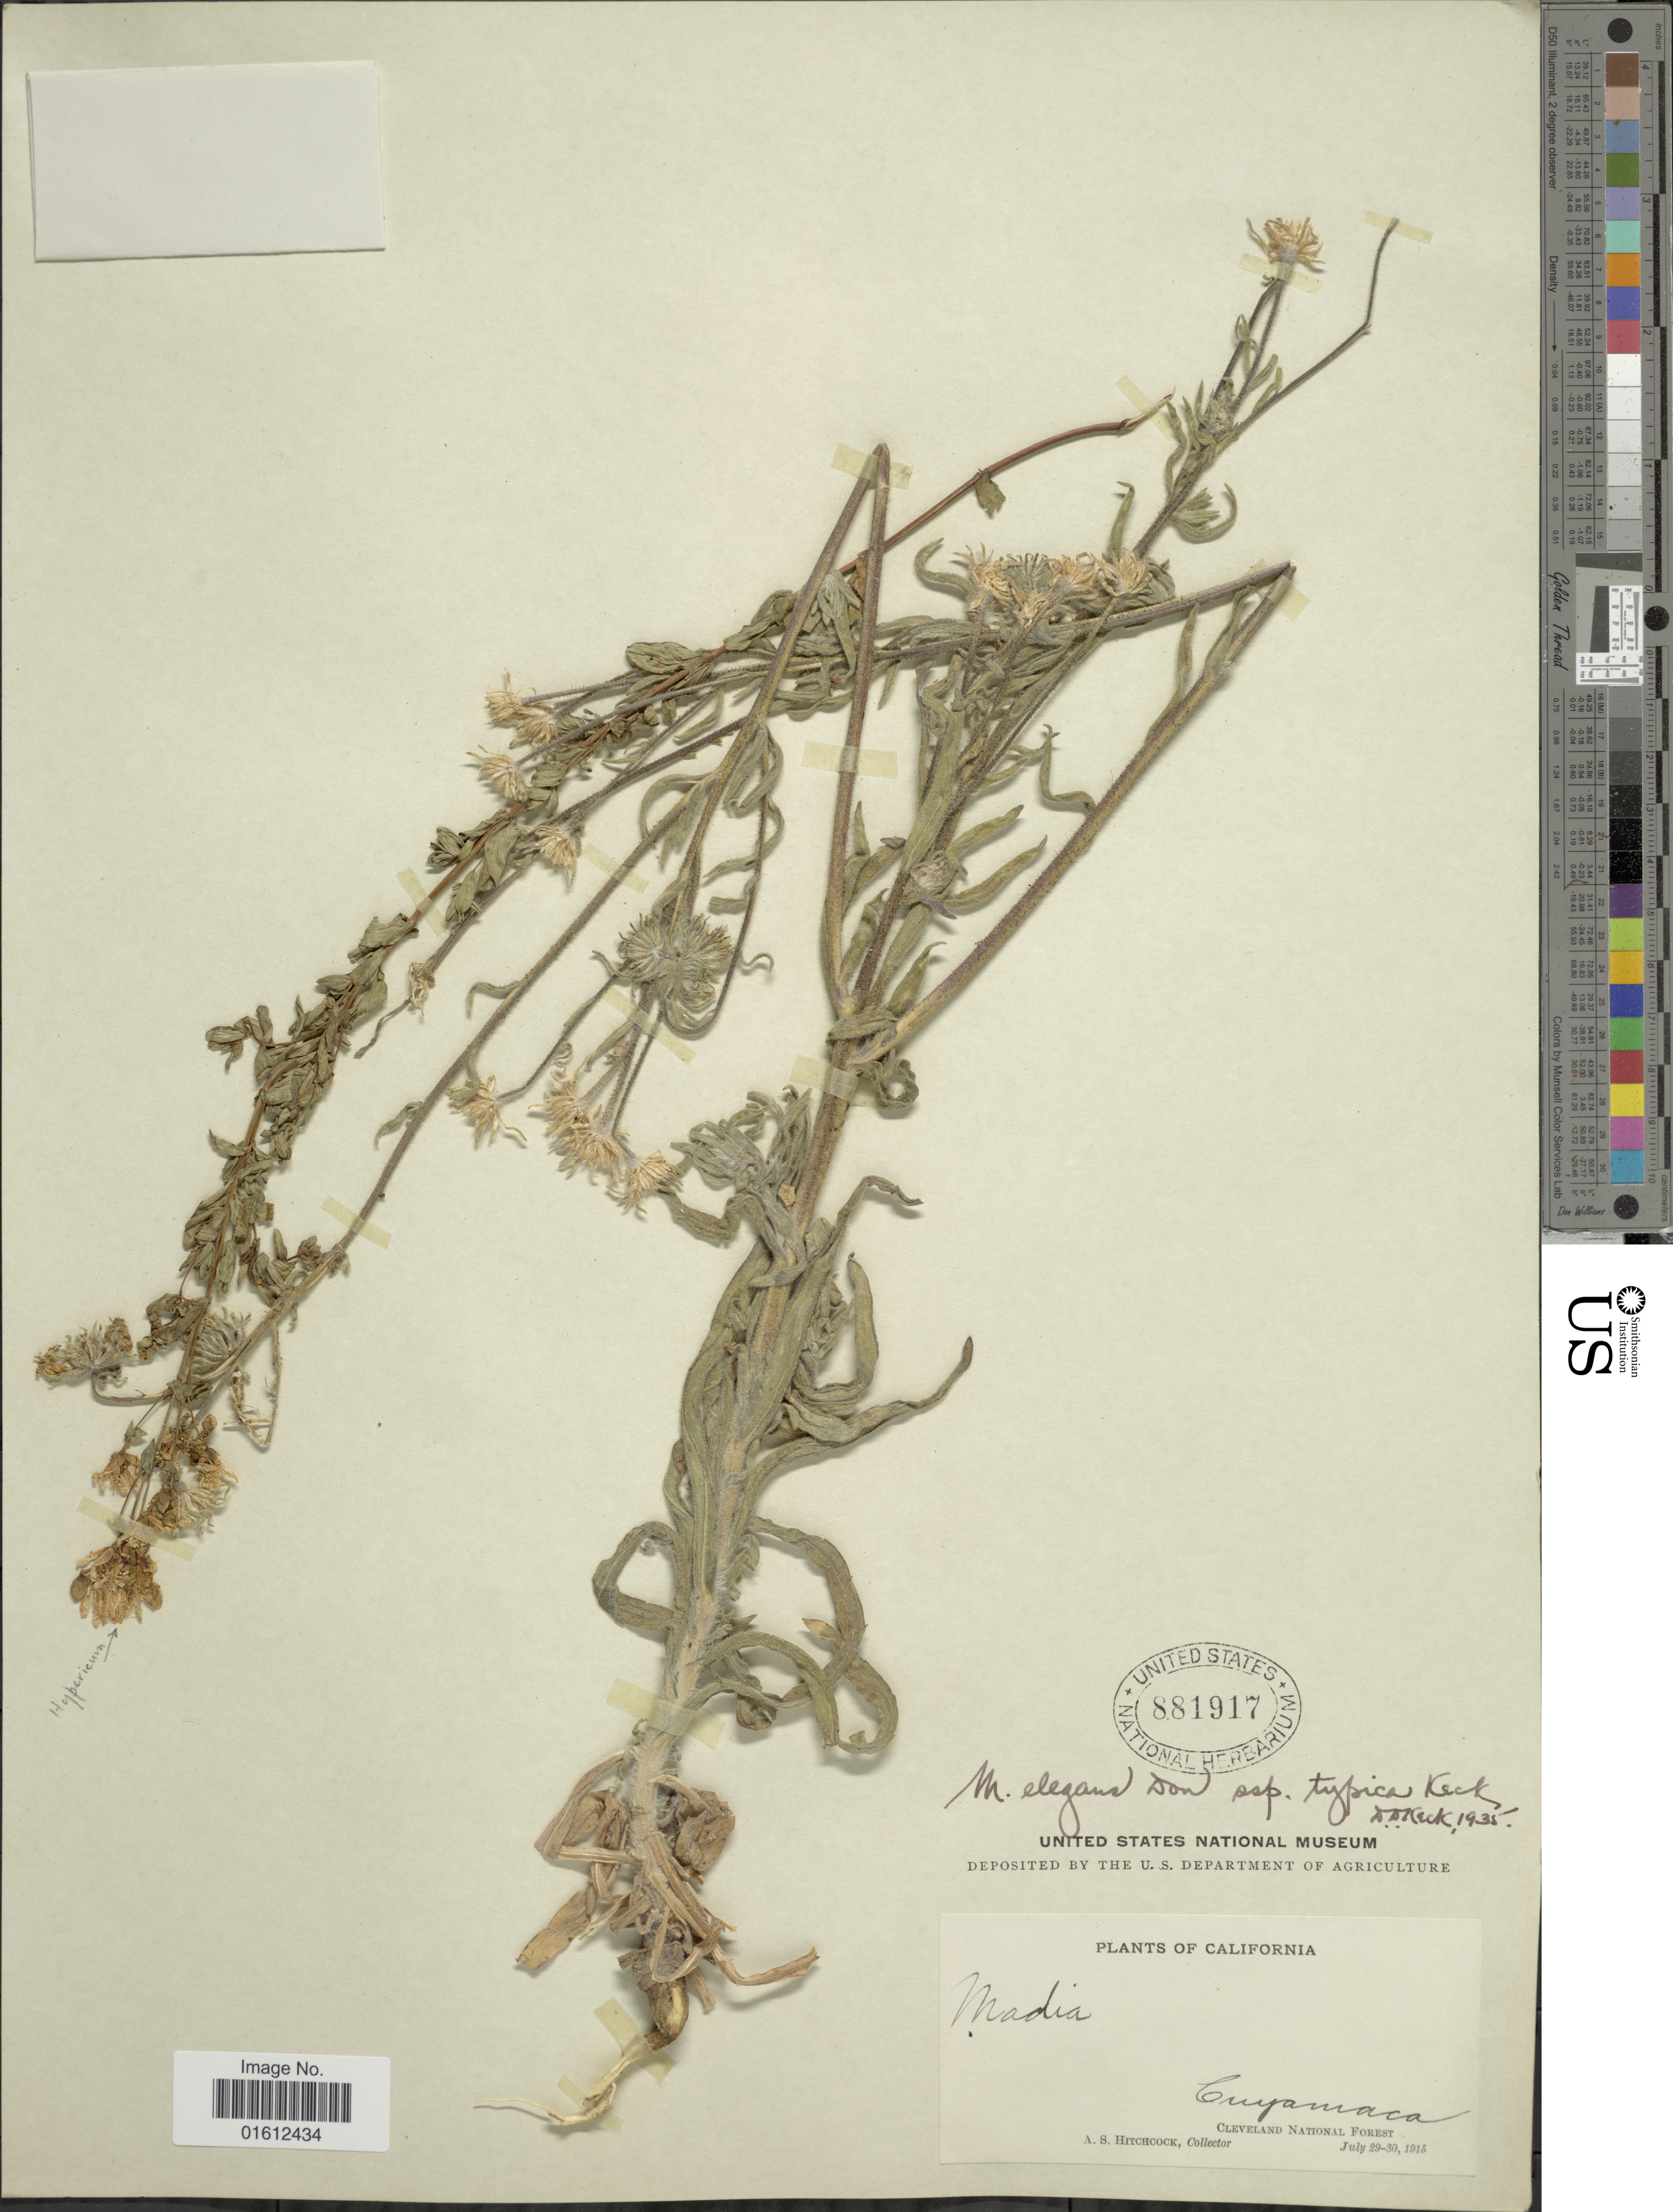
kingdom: Plantae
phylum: Tracheophyta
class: Magnoliopsida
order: Asterales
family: Asteraceae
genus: Madia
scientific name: Madia elegans subsp. elegans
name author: D. Don ex Lindl.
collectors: A. S. Hitchcock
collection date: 1915-07-29/1915-07-30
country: United States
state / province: California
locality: Cuyamaca. Cleveland National Forest.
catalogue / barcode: US 881917